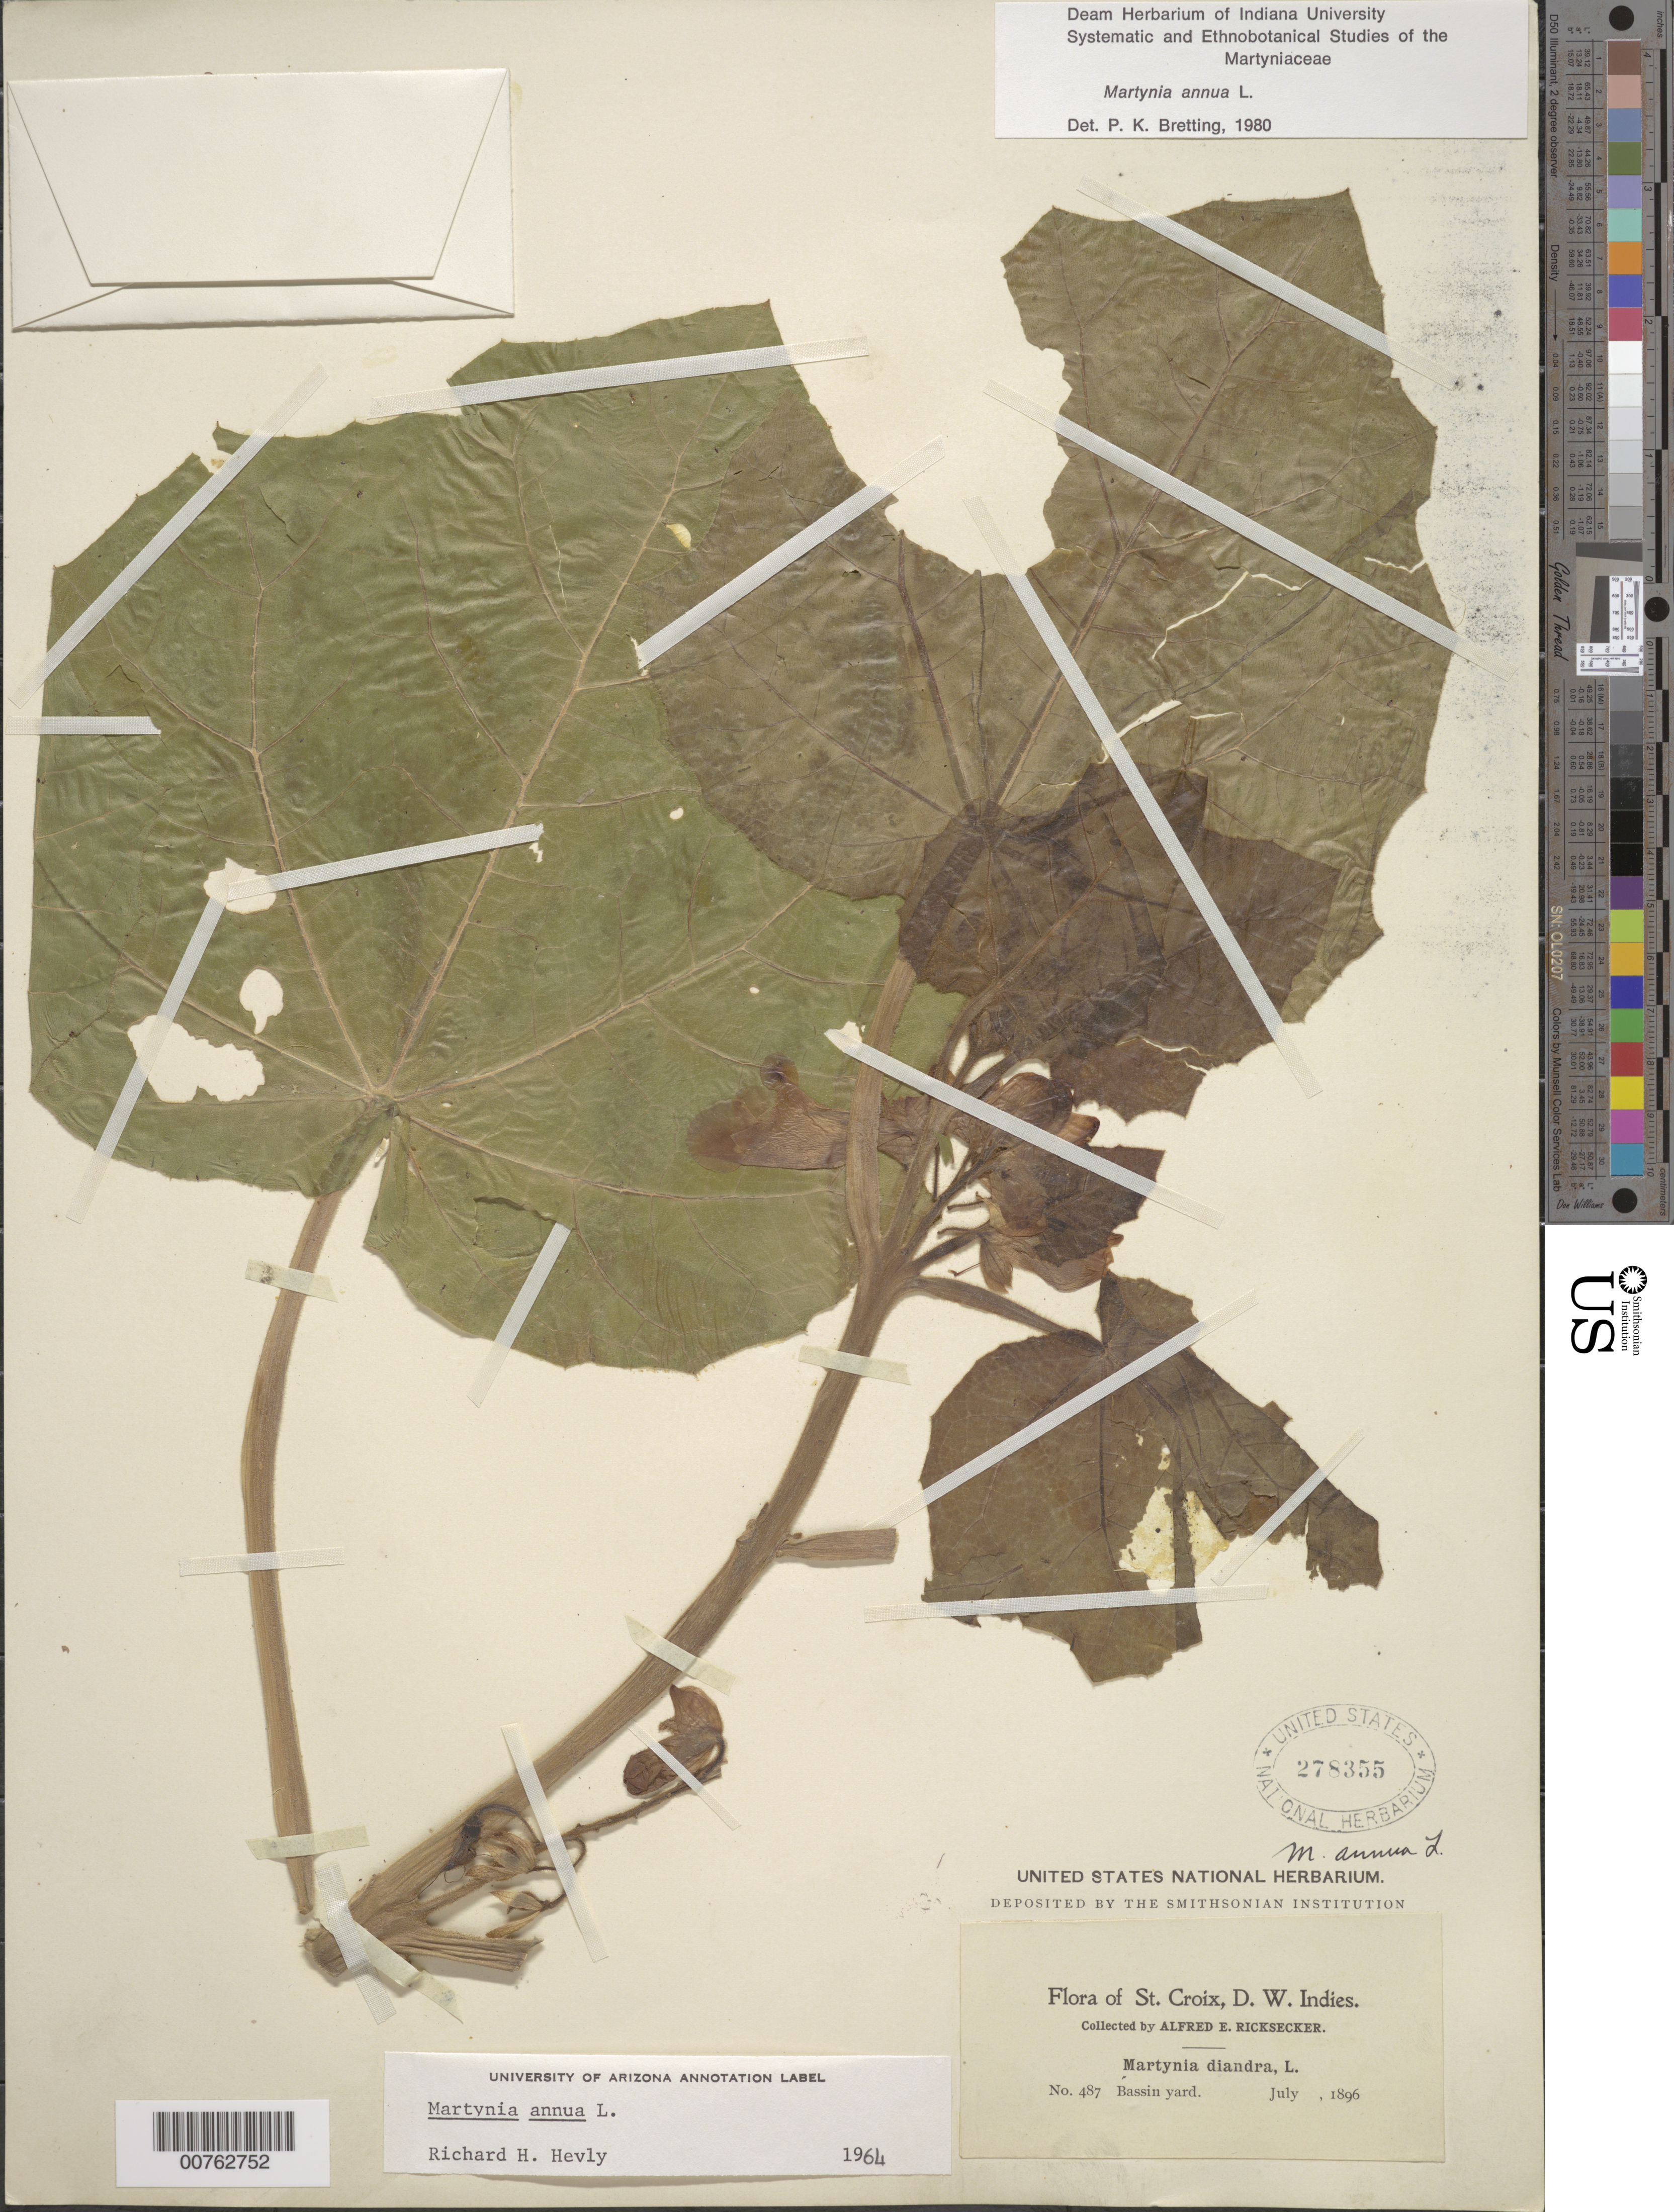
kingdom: Plantae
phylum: Tracheophyta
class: Magnoliopsida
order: Lamiales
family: Martyniaceae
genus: Martynia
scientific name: Martynia annua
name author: L.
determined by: Hevly, R. H.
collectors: A. E. Ricksecker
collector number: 487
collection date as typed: Jul 1896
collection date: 1896-07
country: U.S. Virgin Islands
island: St. Croix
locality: Bassin yard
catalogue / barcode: US 278355